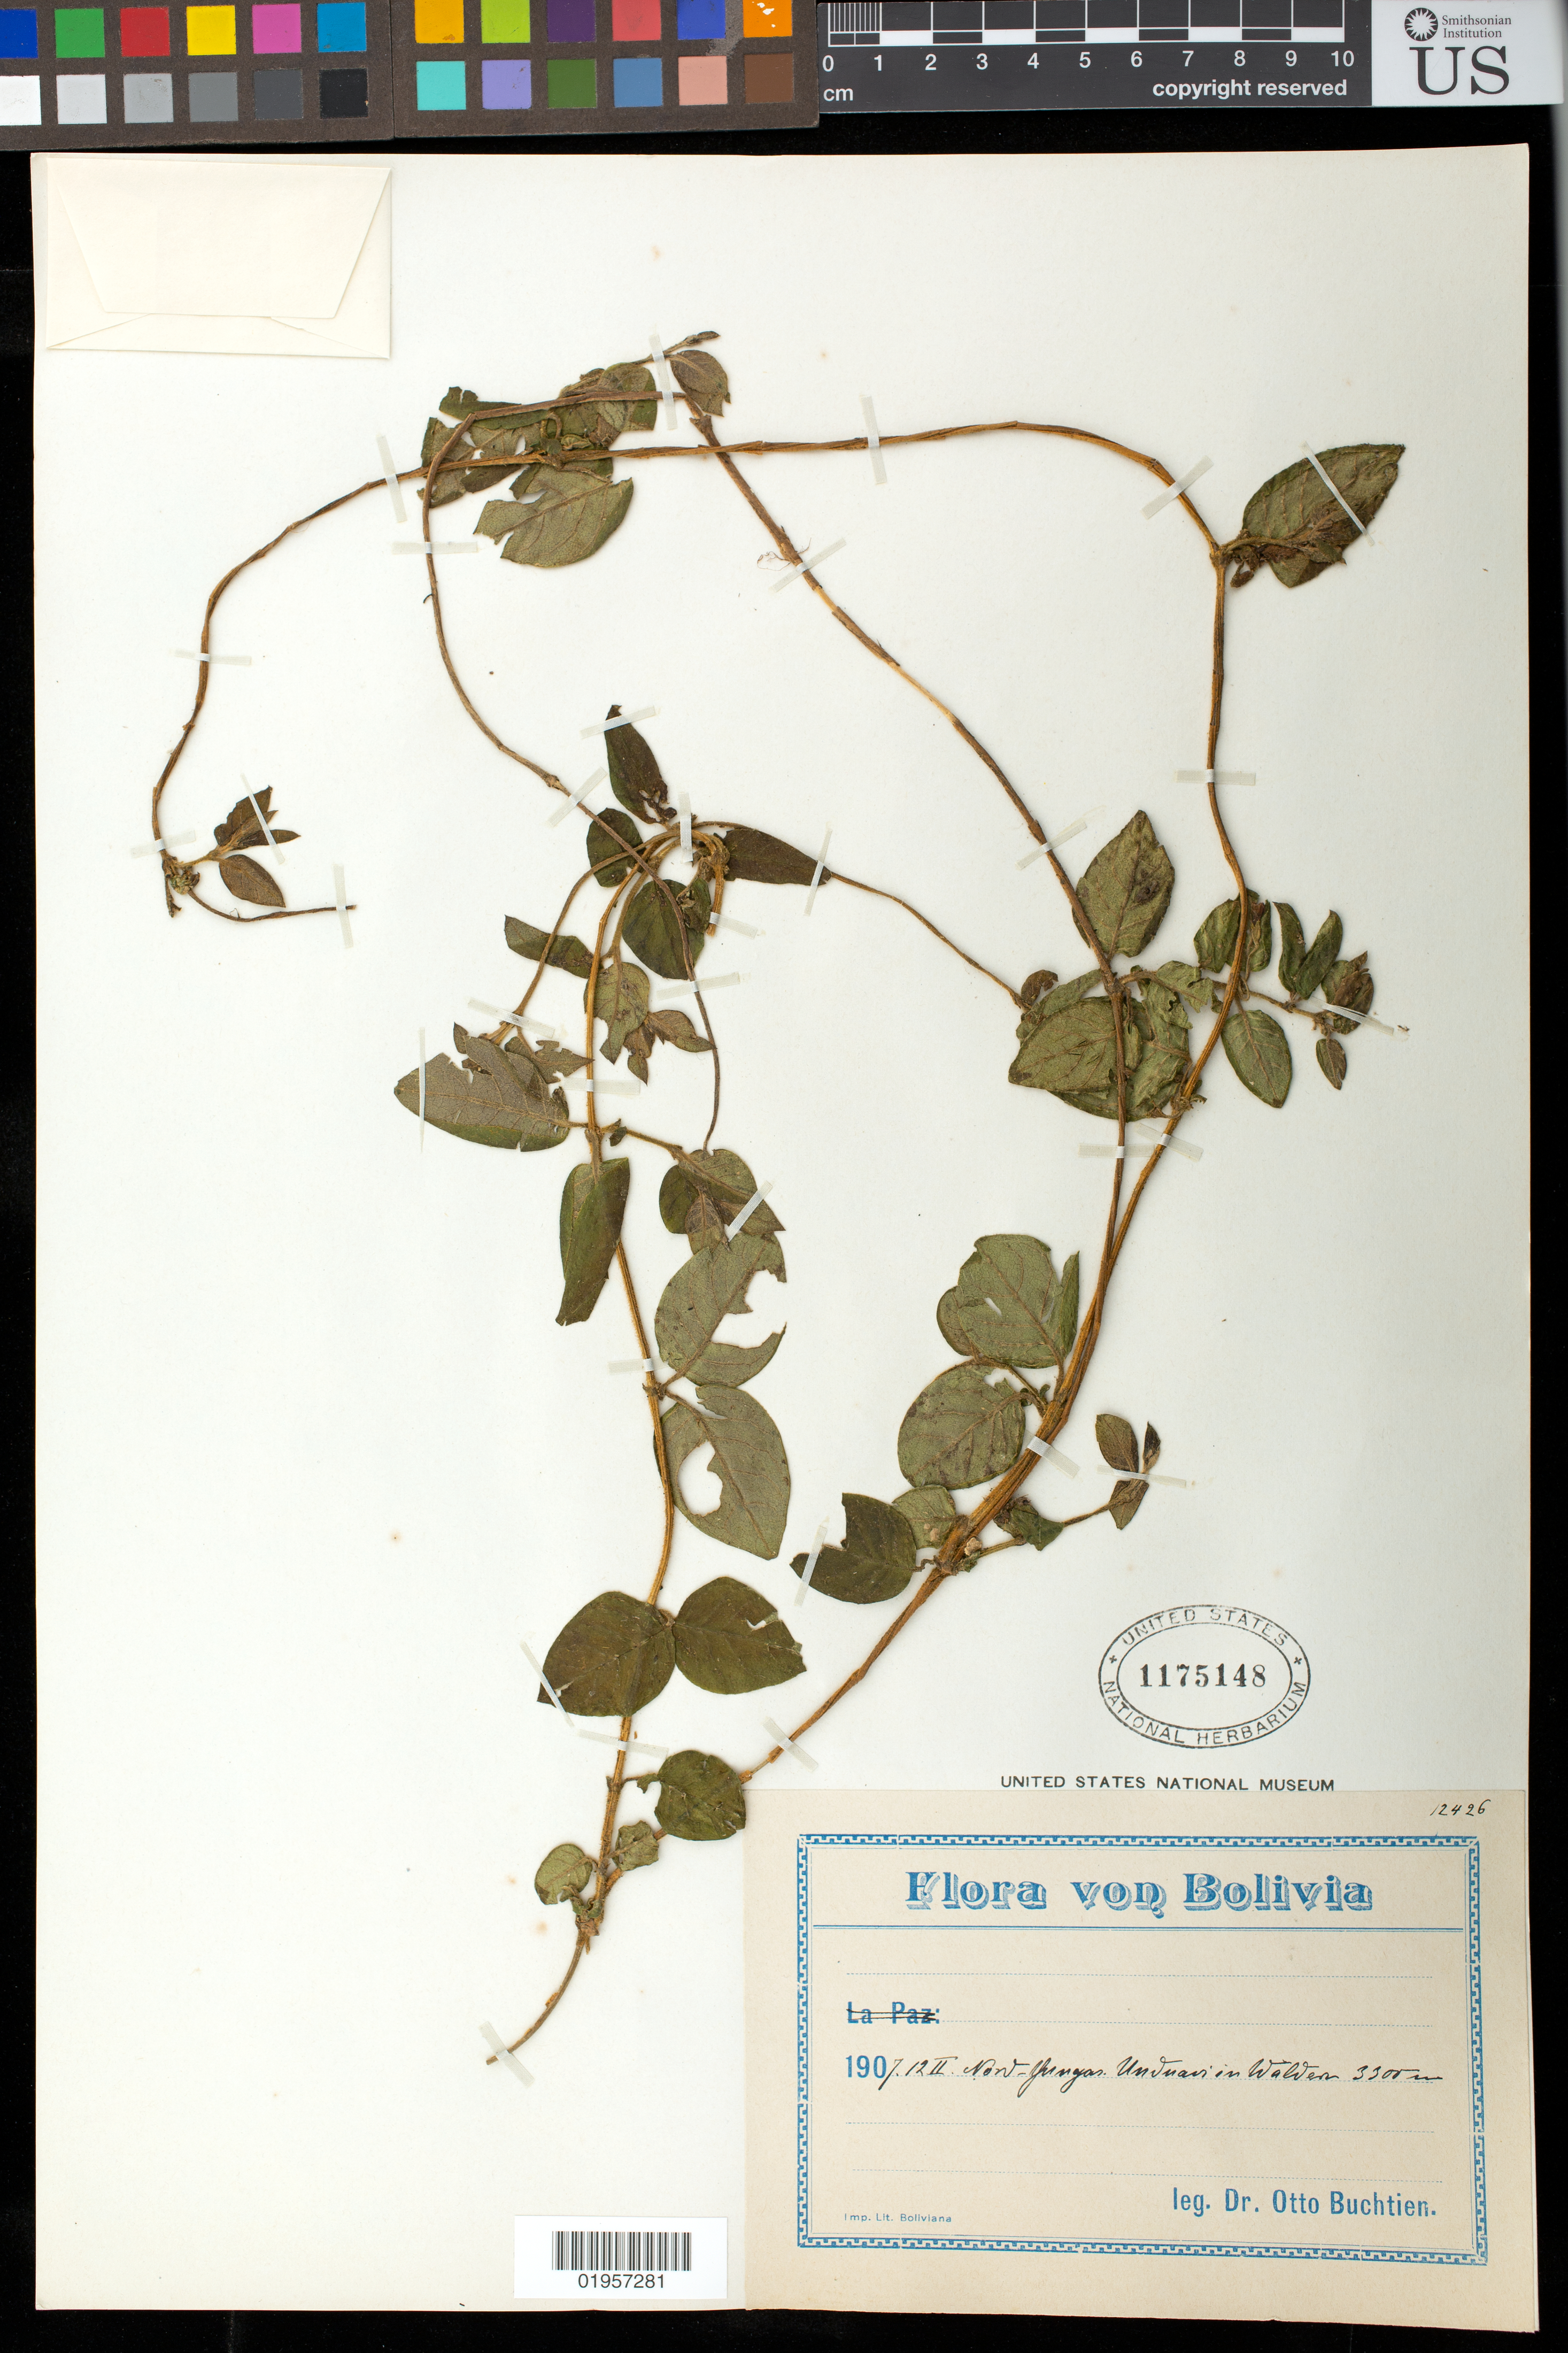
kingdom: Plantae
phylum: Tracheophyta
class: Magnoliopsida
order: Gentianales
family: Apocynaceae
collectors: O. Buchtien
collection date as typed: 12 Feb 1907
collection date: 1907-02-12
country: Bolivia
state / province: La Paz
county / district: Nor Yungas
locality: Unduavi im waldern.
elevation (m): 3300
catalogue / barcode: US 1175148